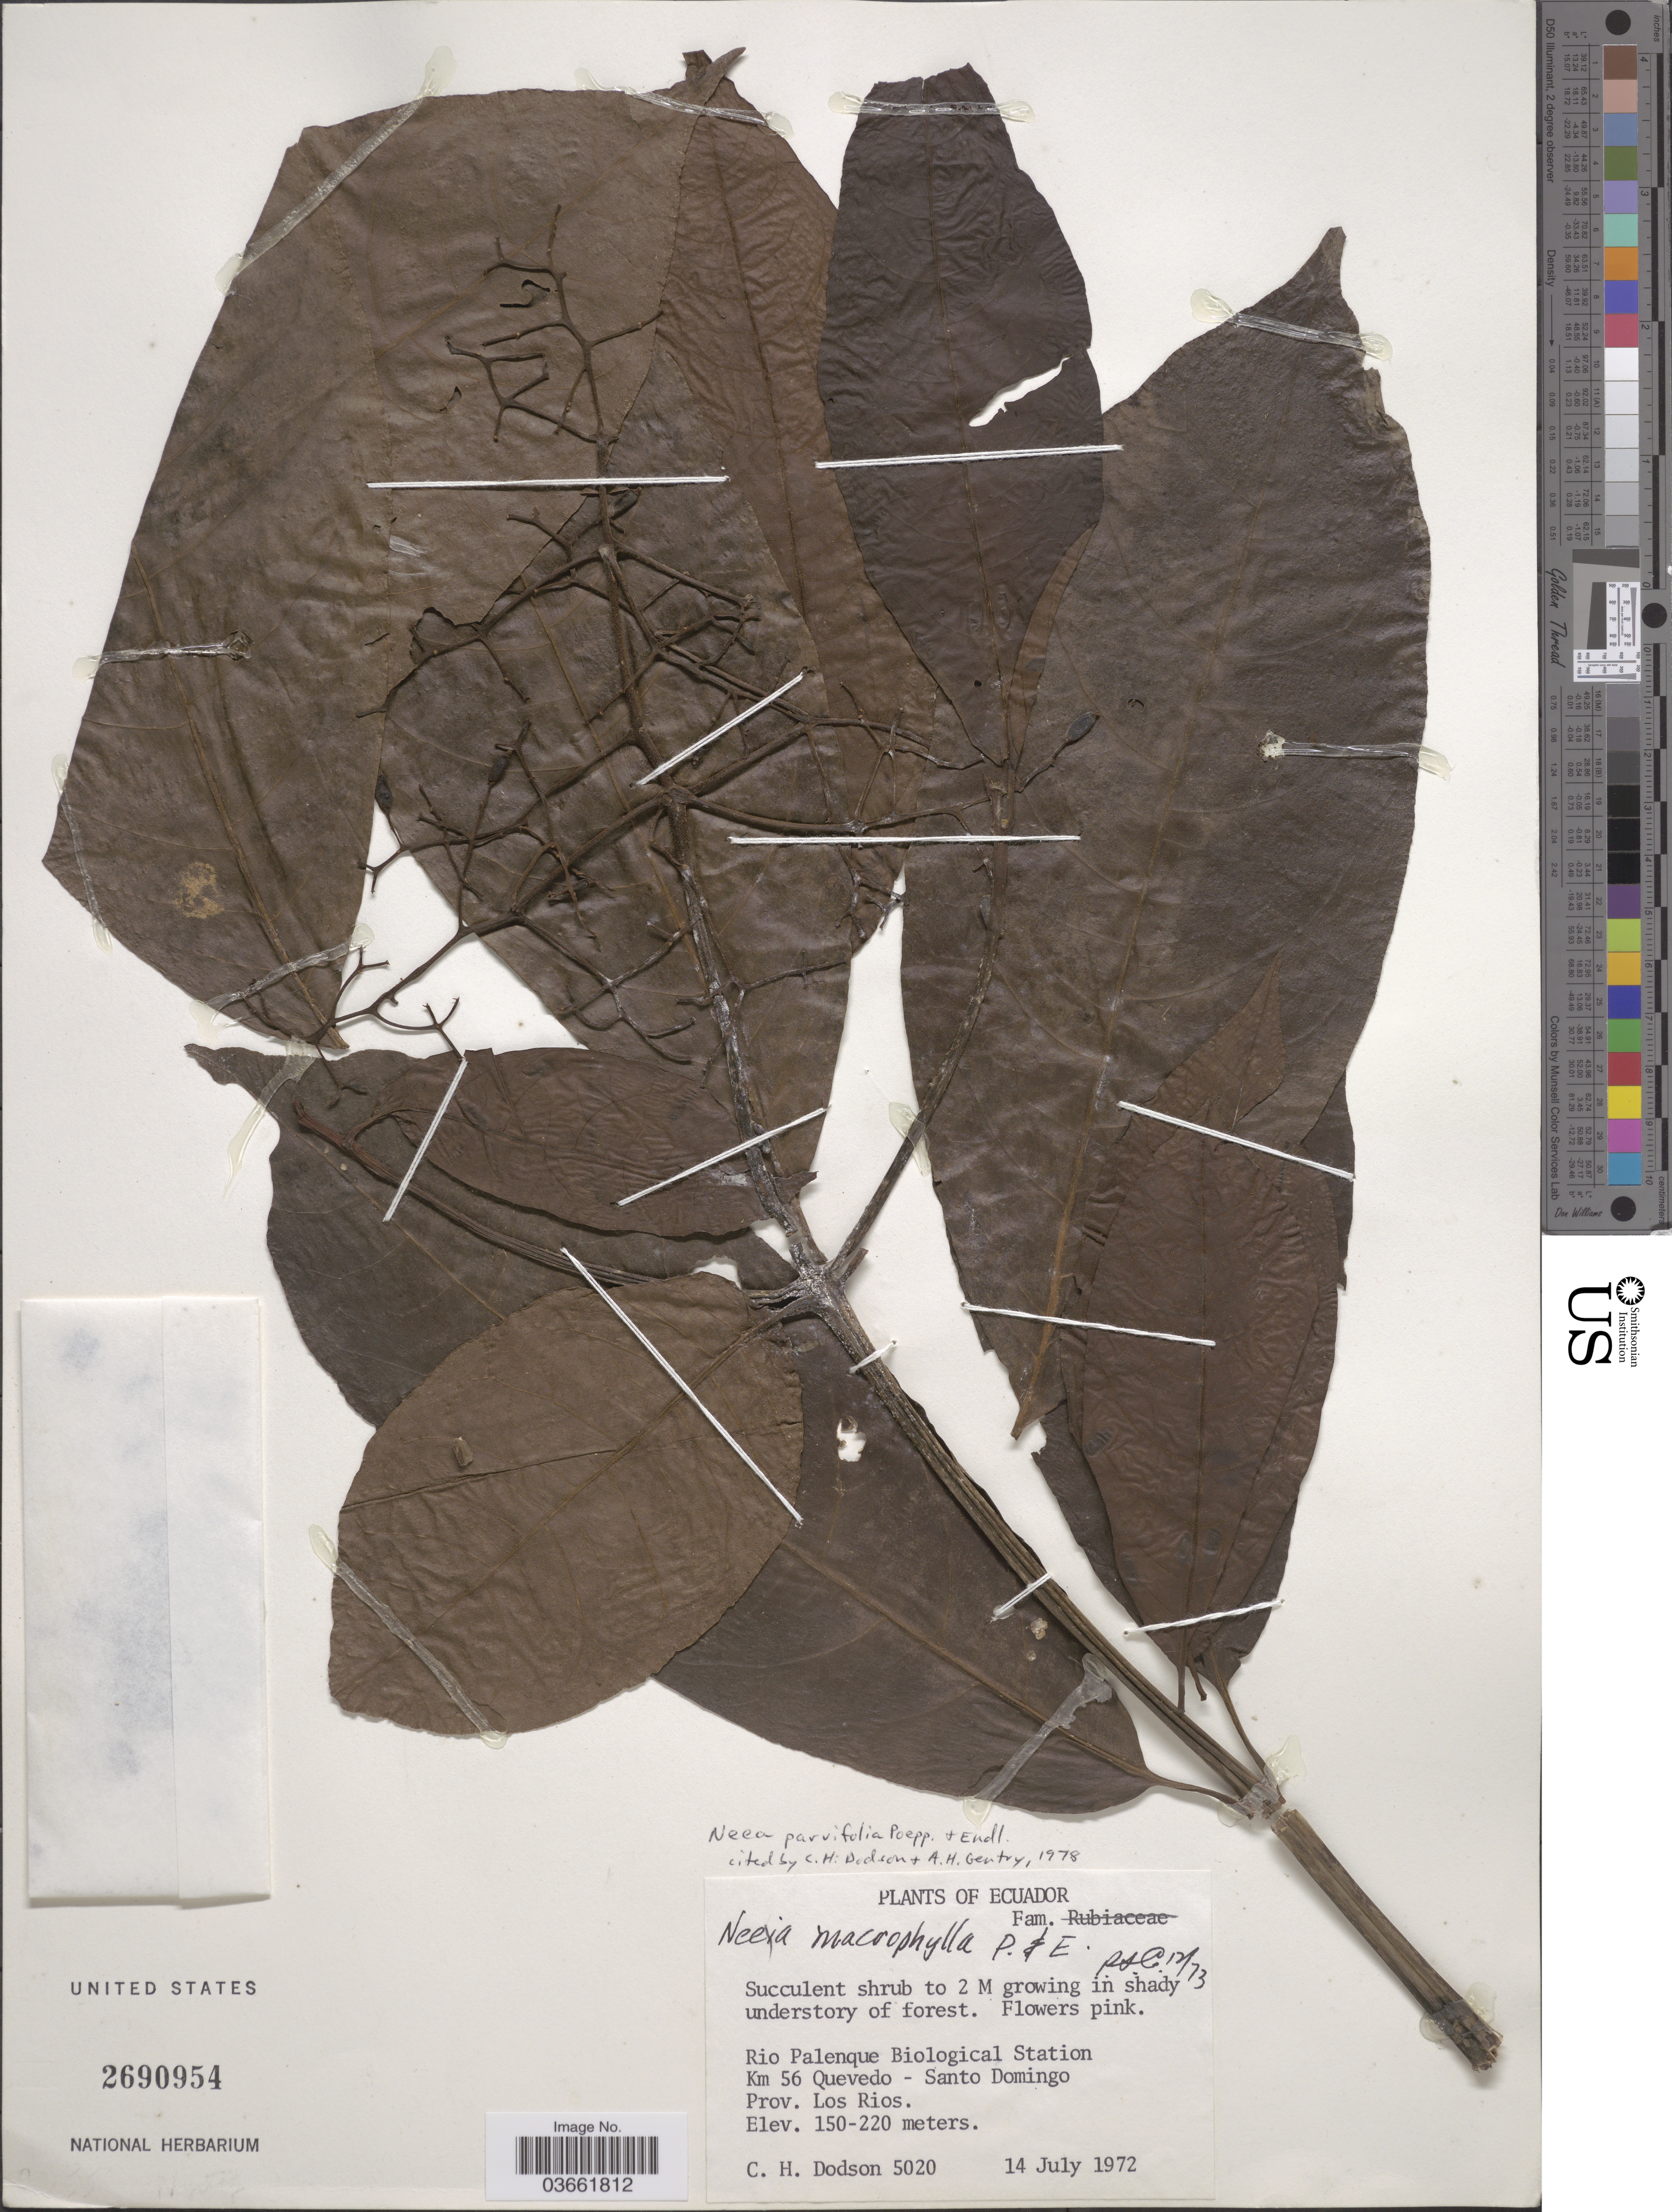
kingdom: Plantae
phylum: Tracheophyta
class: Magnoliopsida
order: Caryophyllales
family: Nyctaginaceae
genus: Neea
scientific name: Neea parviflora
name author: Poepp. & Endl.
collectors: C. H. Dodson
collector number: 5020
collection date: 1972-07-14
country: Ecuador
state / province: Los Ríos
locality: Rio Palenque Biological Station. Km 56 Quevedo - Santo Domingo.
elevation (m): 150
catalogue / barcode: US 2690954